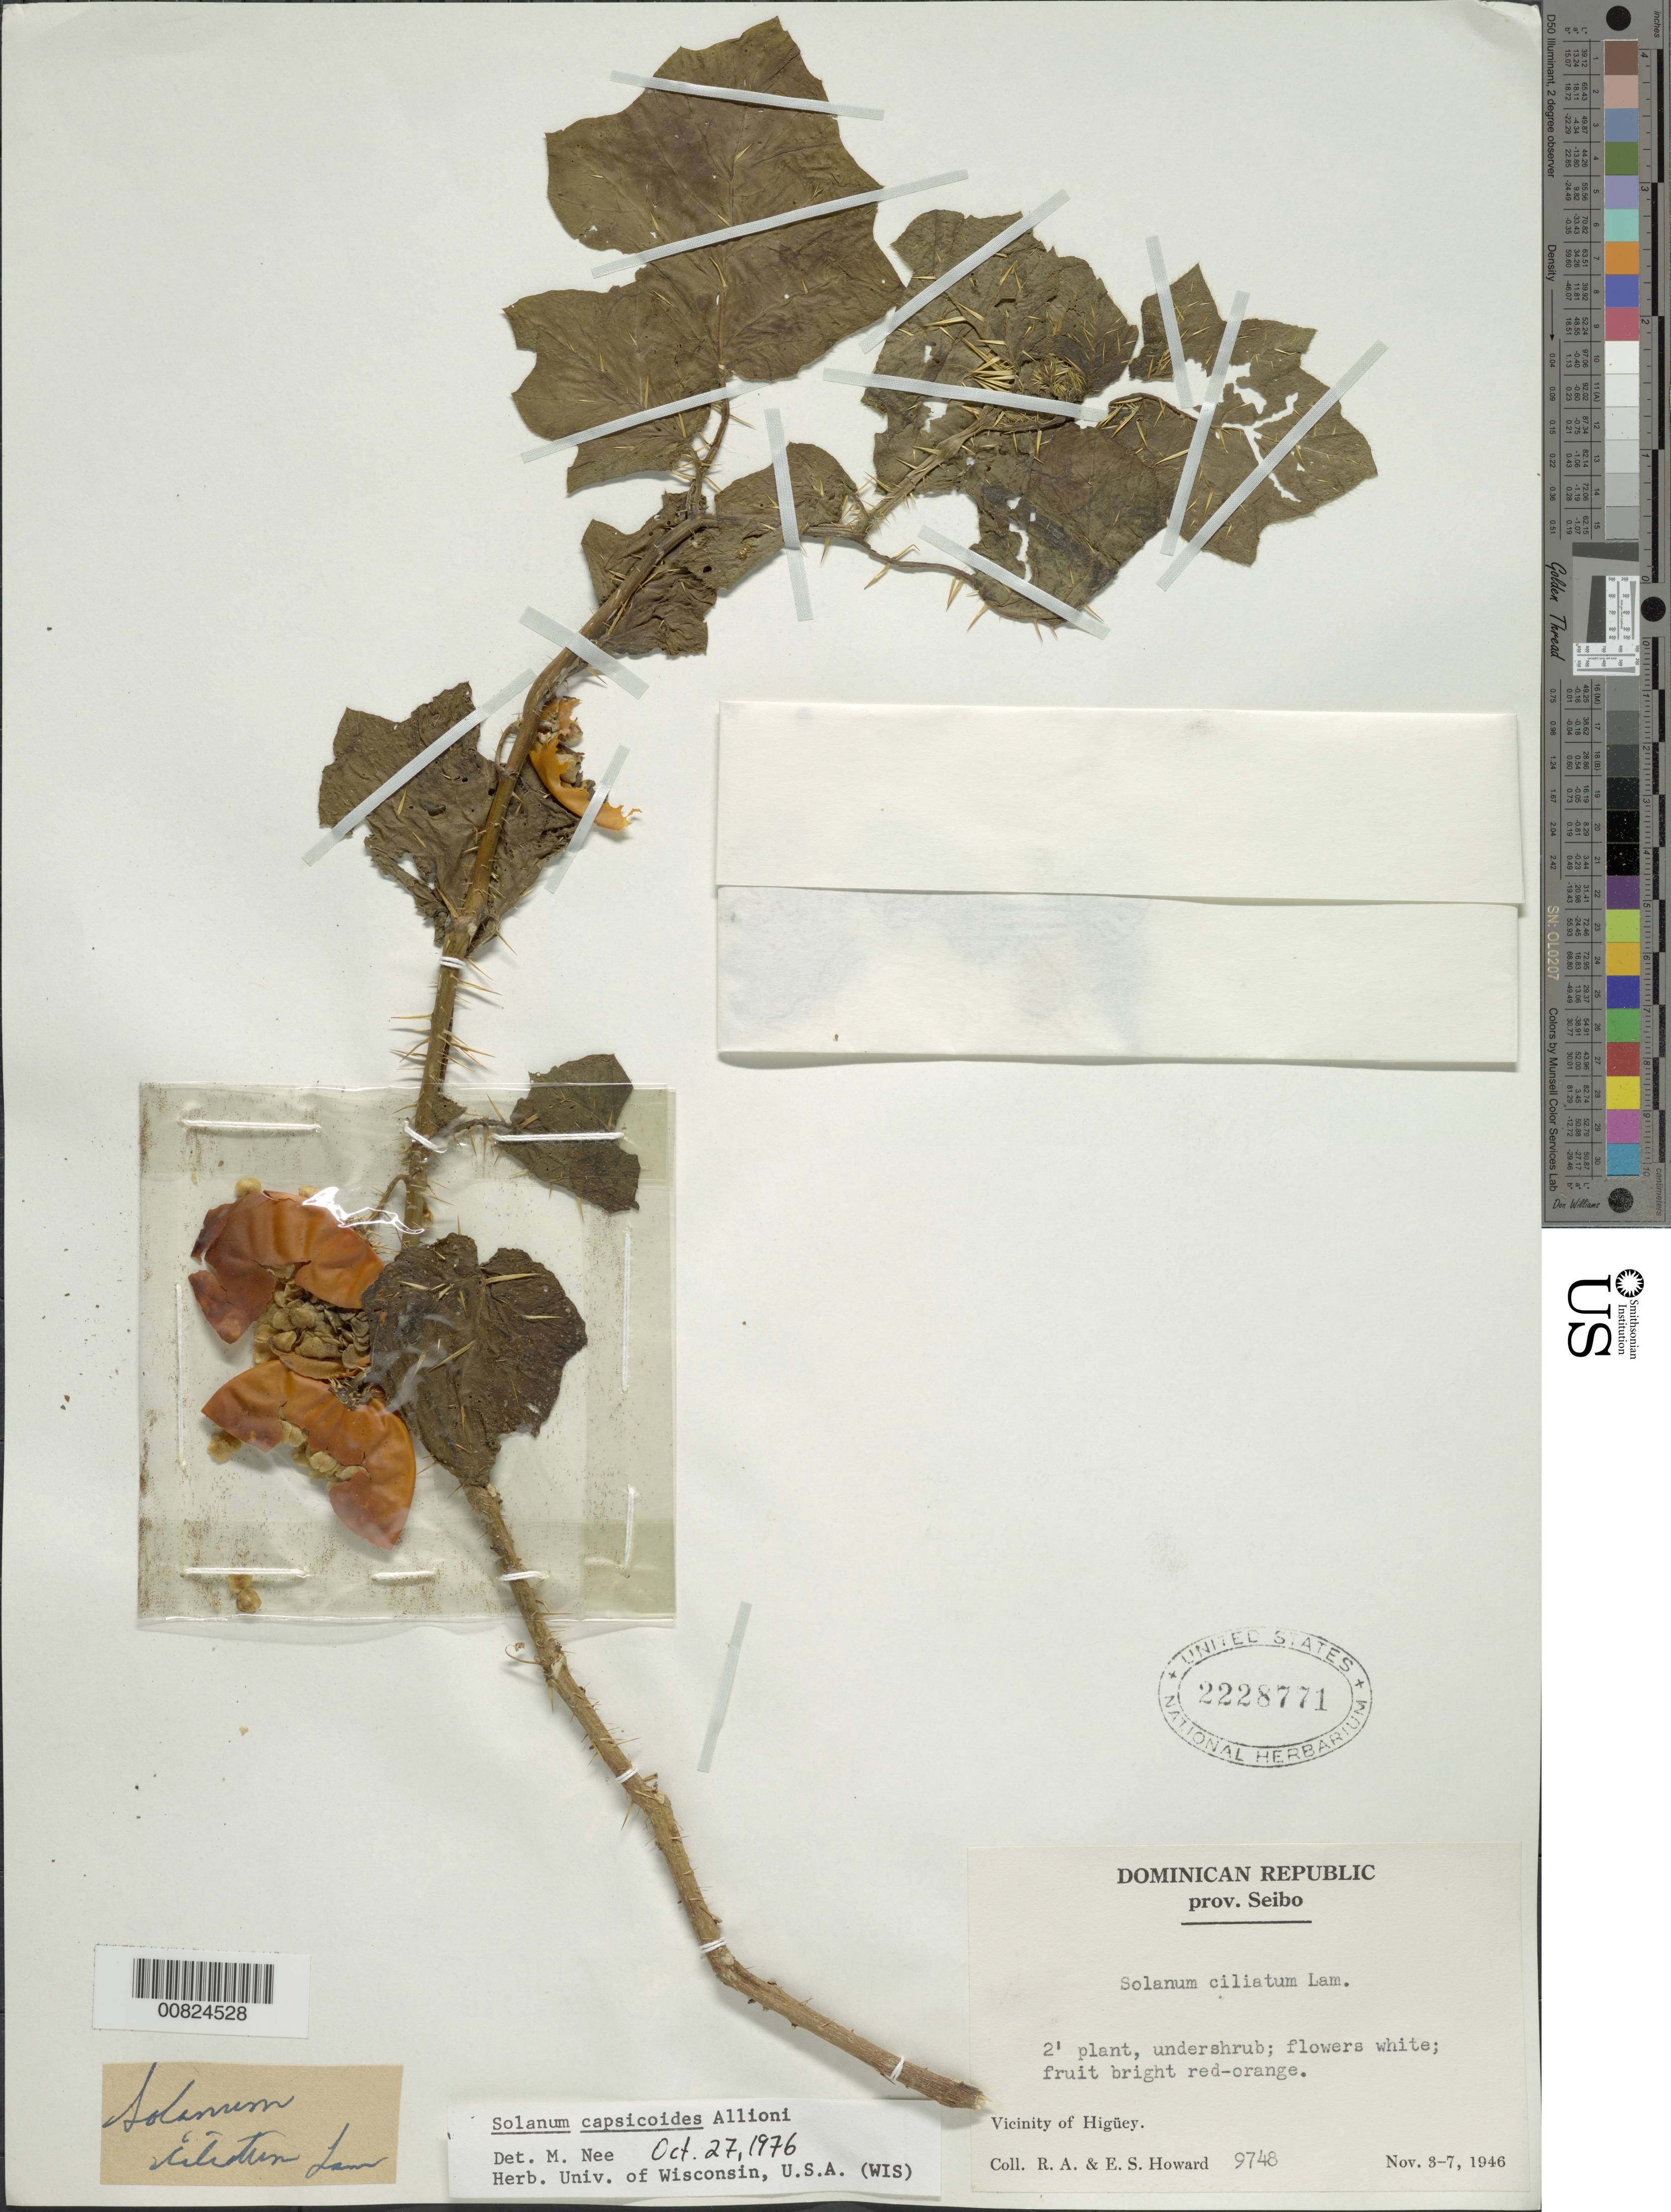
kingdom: Plantae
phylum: Tracheophyta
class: Magnoliopsida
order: Solanales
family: Solanaceae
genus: Solanum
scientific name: Solanum capsicoides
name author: All.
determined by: Nee, Michael H.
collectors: R. A. Howard & E. S. Howard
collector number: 9748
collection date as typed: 03 Nov 1946 to 07 Nov 1946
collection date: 1946-11-03/1946-11-07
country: Dominican Republic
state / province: El Seibo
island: Hispaniola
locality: Vicinity of Higüey.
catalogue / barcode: US 2228771